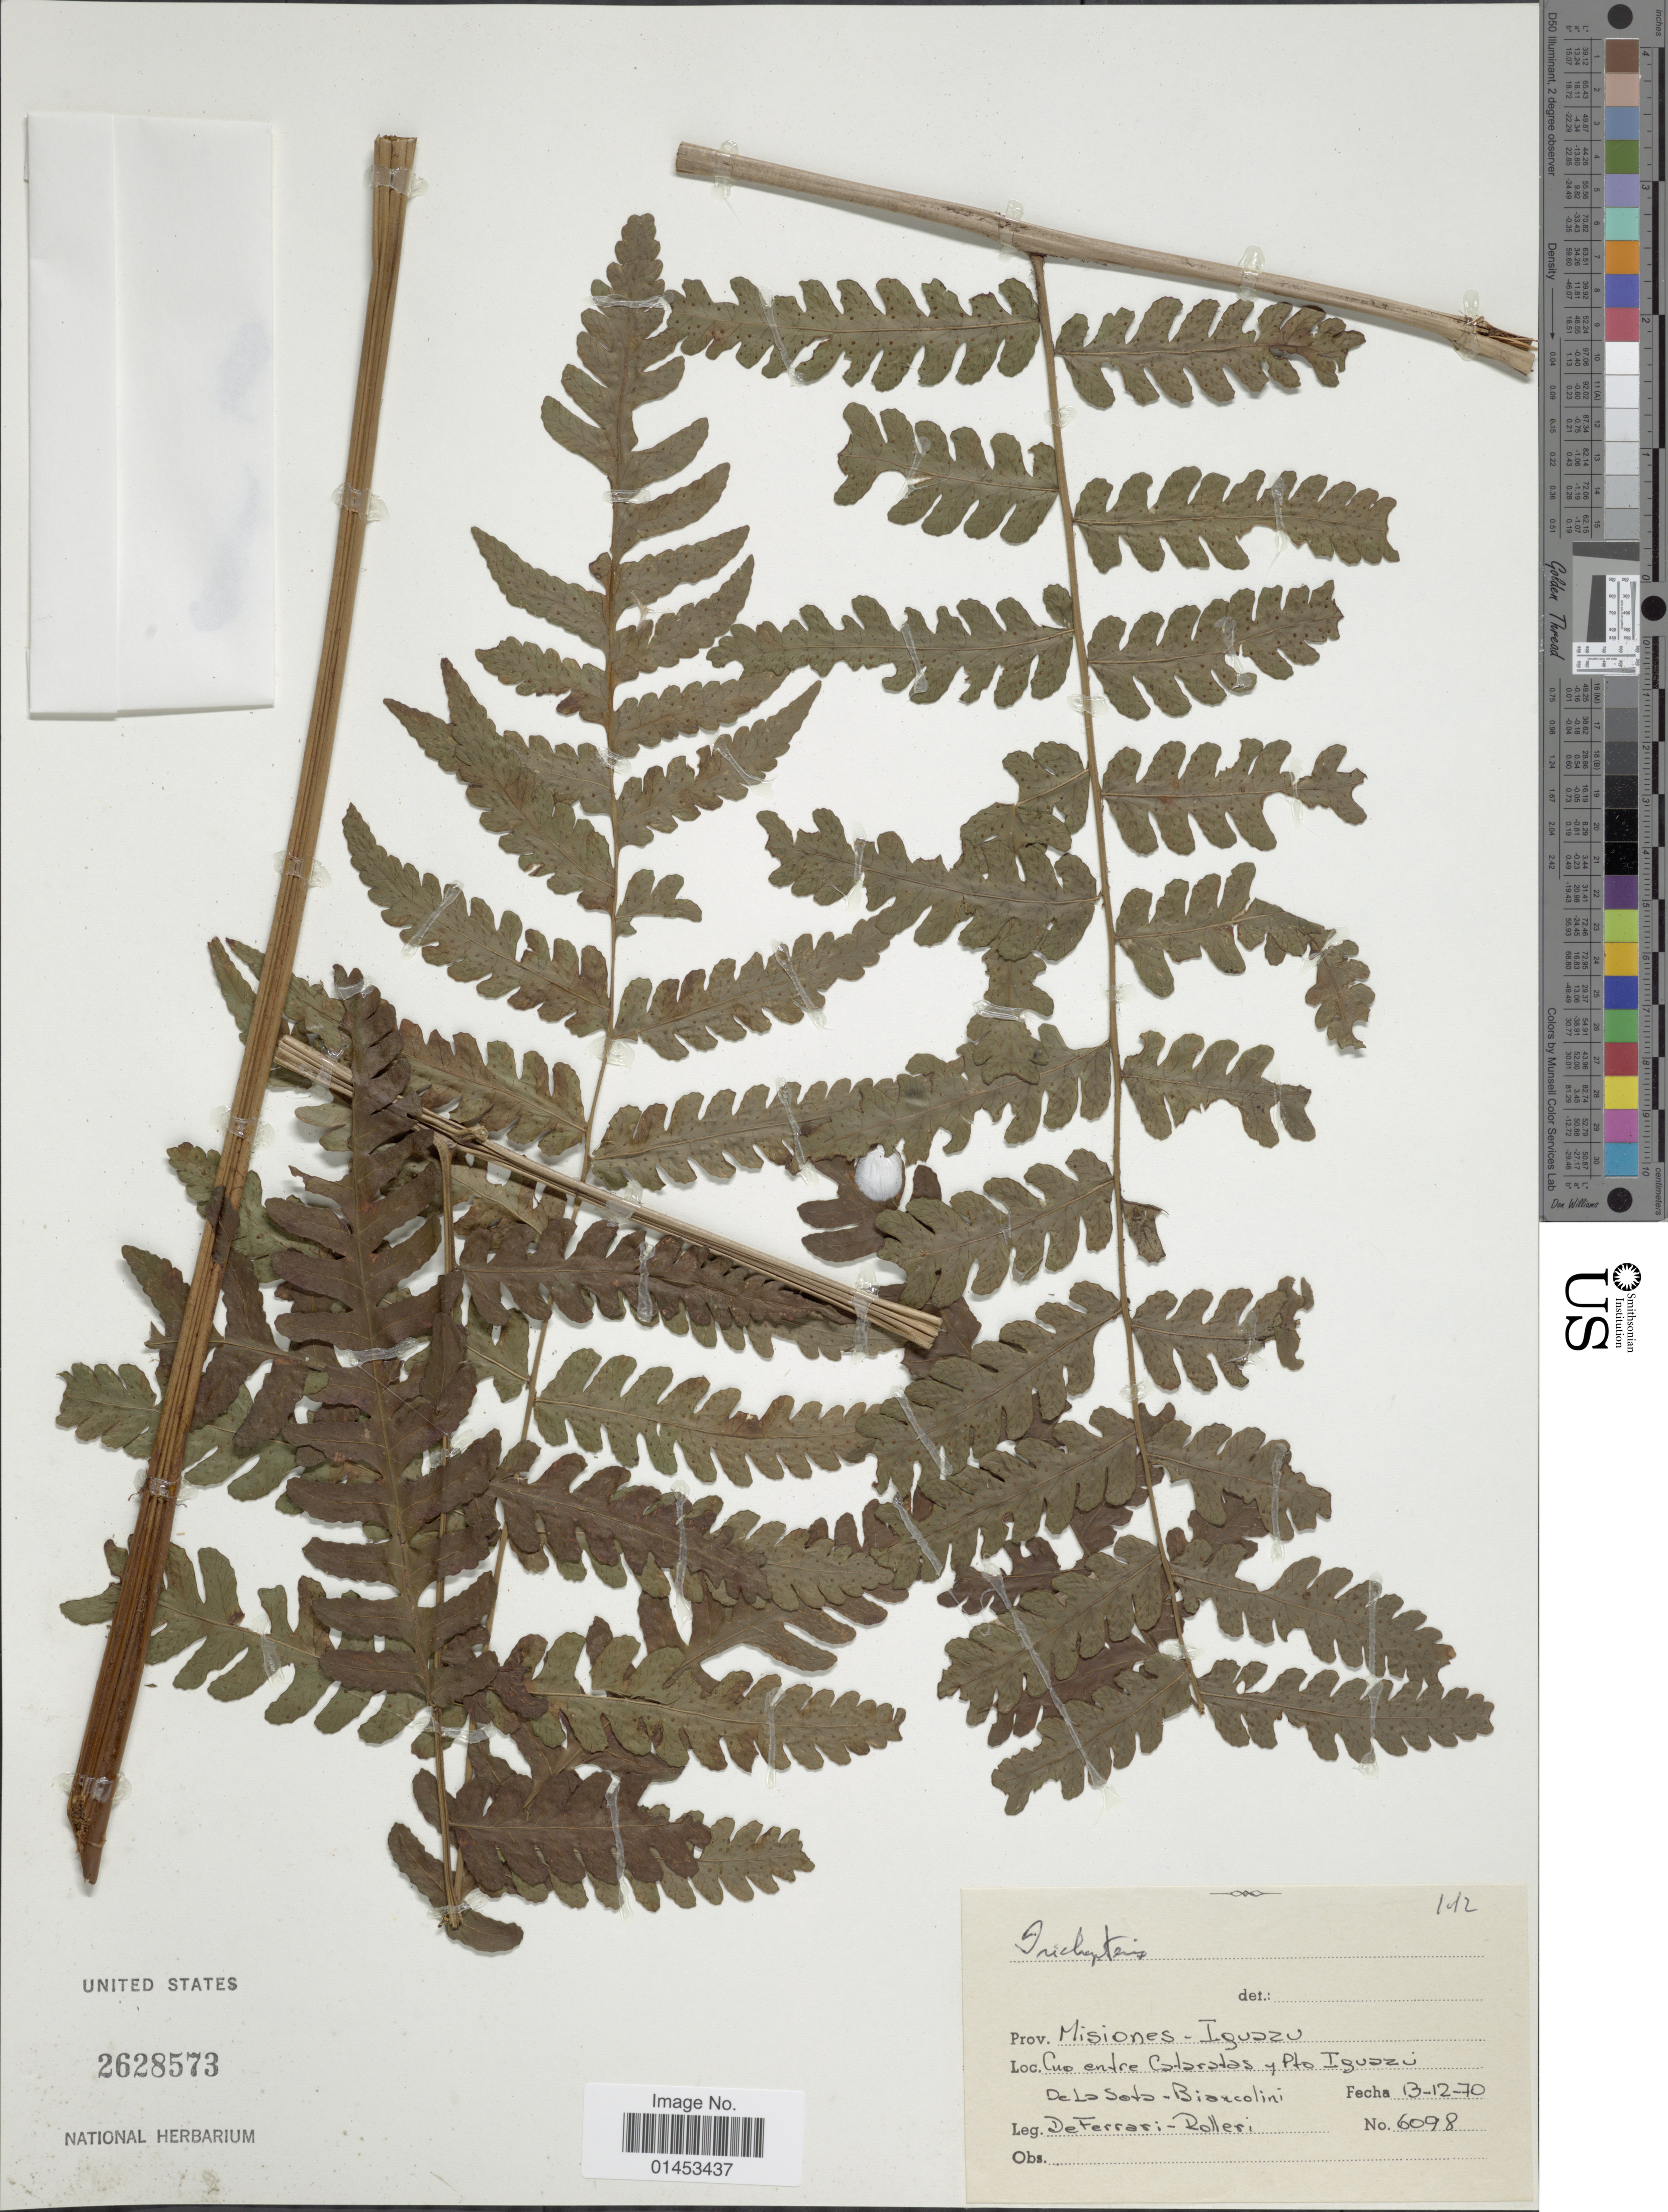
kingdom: Plantae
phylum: Tracheophyta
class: Polypodiopsida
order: Cyatheales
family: Cyatheaceae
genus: Cyathea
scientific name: Cyathea sp.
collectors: E. R. de la Sota, E. Biancolini, A. M. Deferrari & C. Rolleri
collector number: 6098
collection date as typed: Transcribed d/m/y: 13/12/70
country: Argentina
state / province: Misiones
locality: Misiones-Iguazu, Cuo entre Cataratas y Pto Iguazu de la Sota-Biancolini.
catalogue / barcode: US 2628573